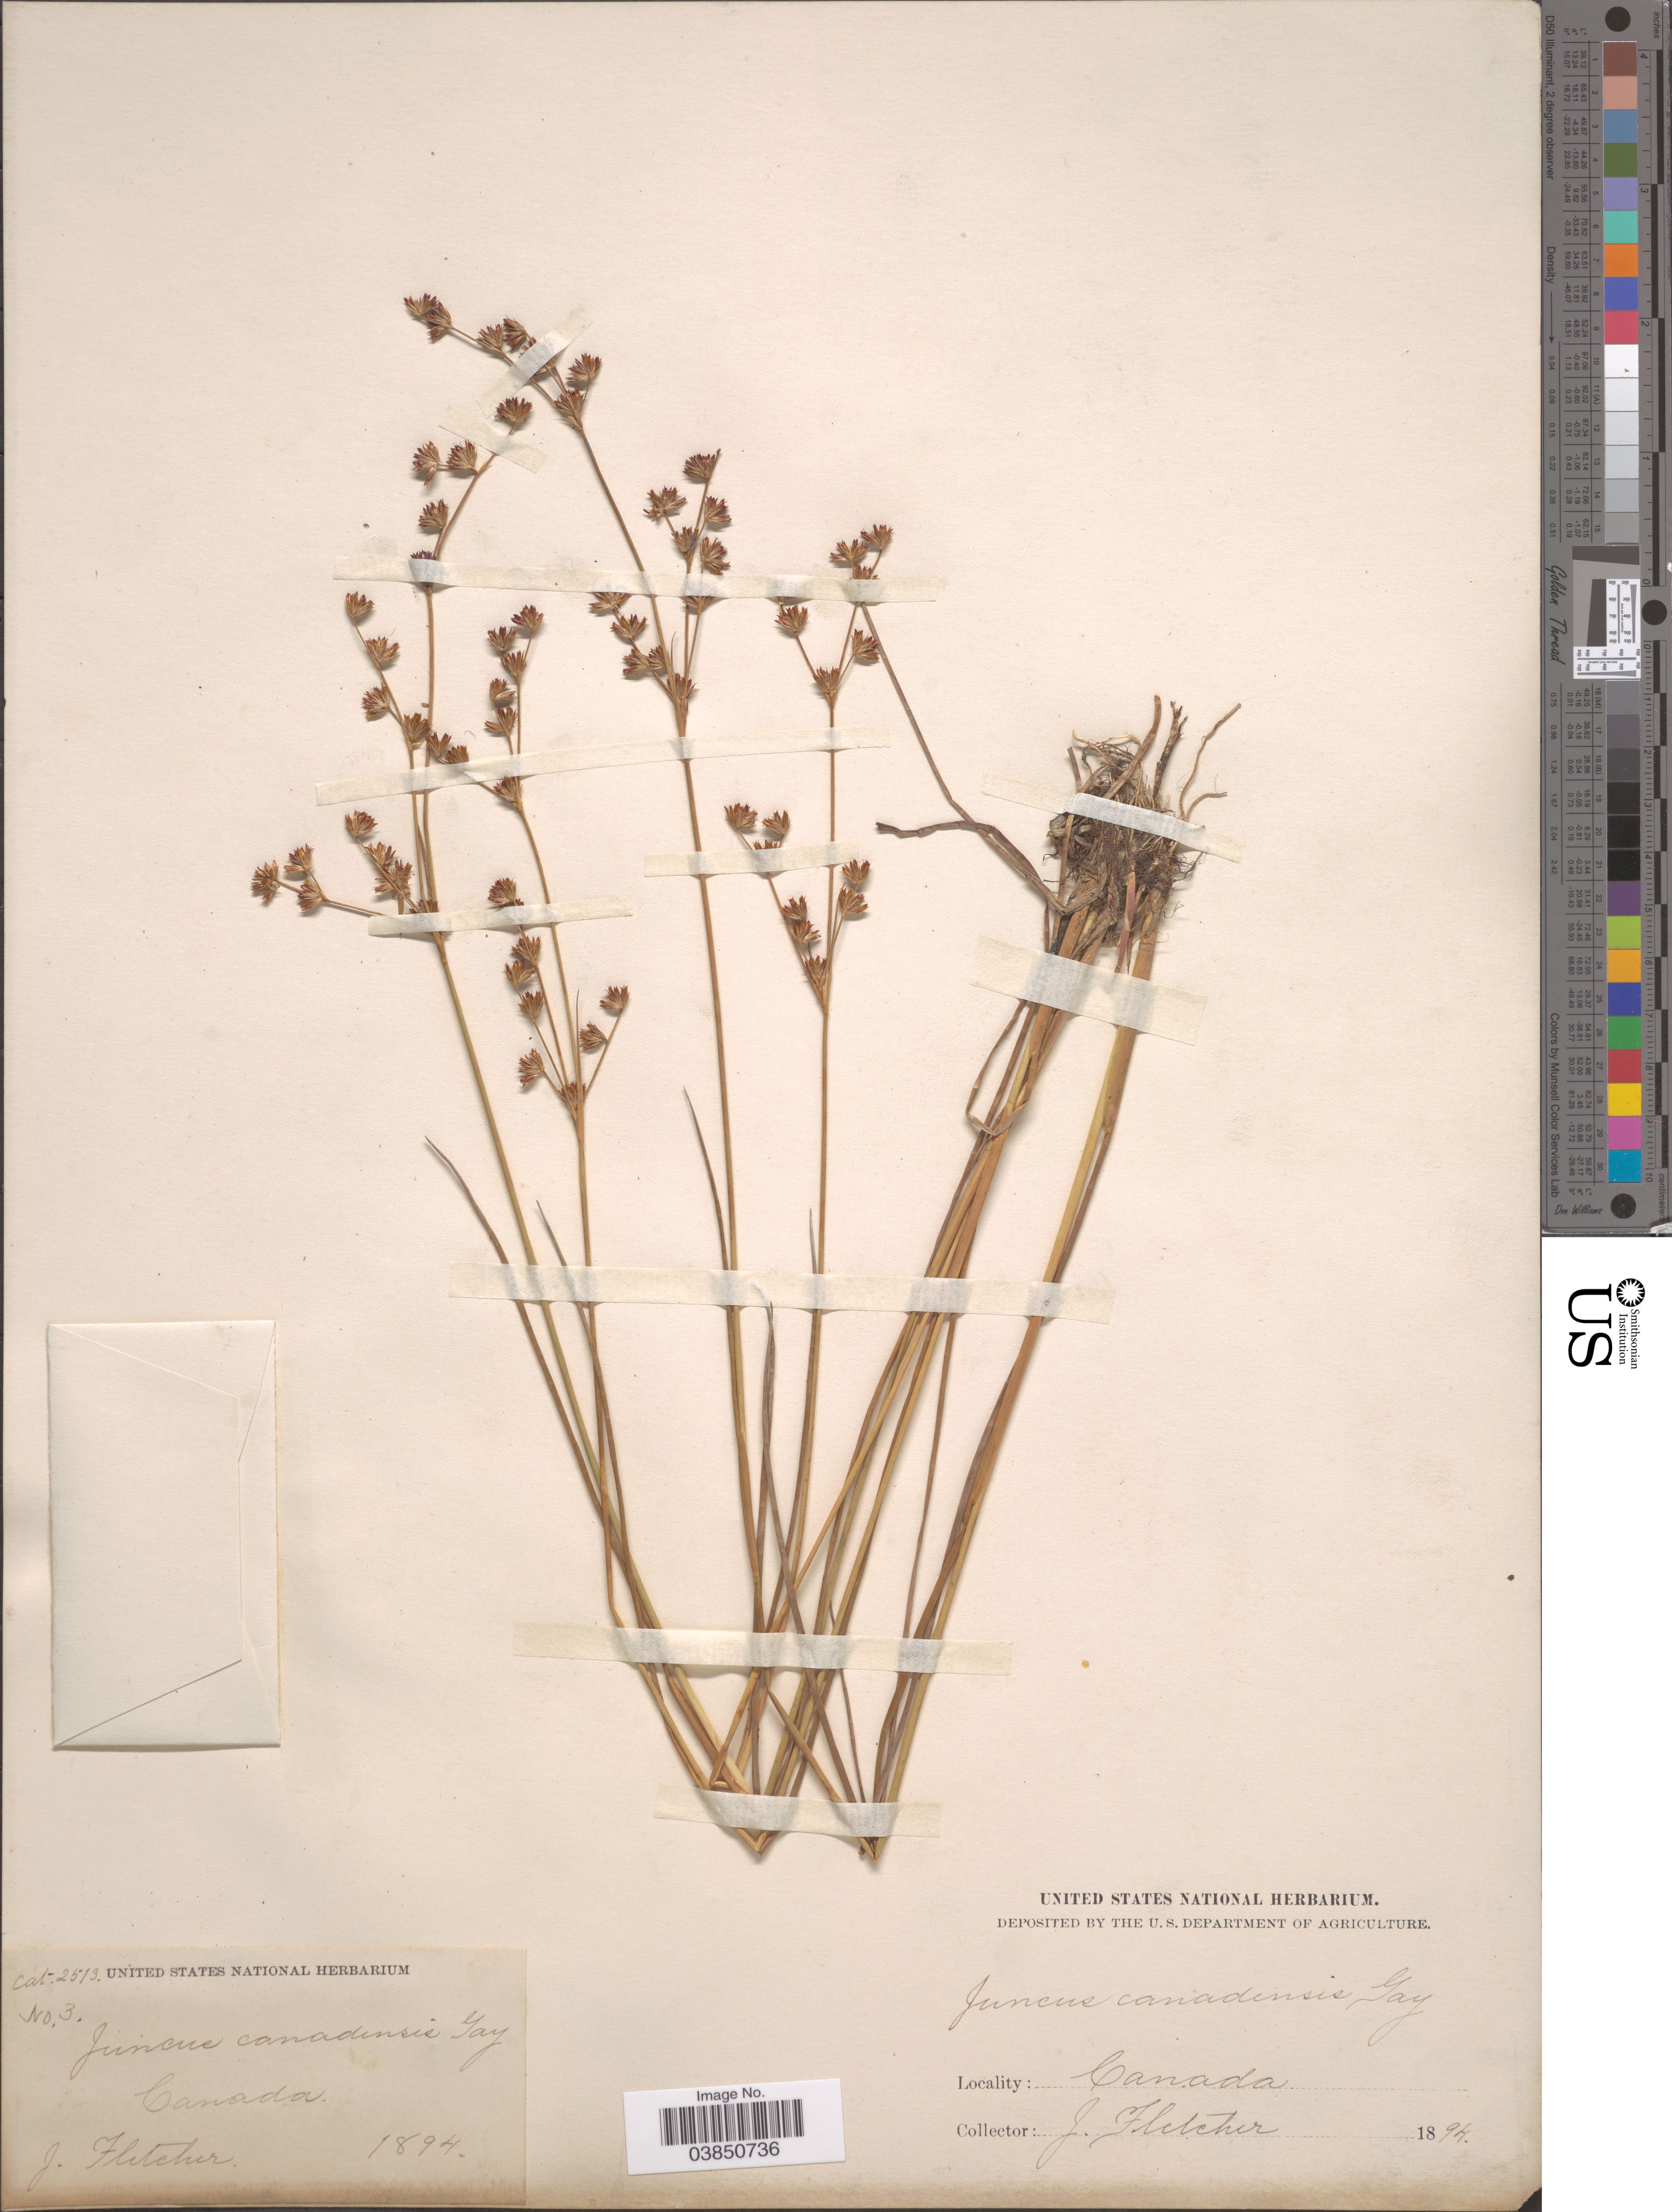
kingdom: Plantae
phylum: Tracheophyta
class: Liliopsida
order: Poales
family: Juncaceae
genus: Juncus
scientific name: Juncus brevicaudatus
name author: (Engelm.) Fernald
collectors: J. Fletcher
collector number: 3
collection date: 1894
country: Canada